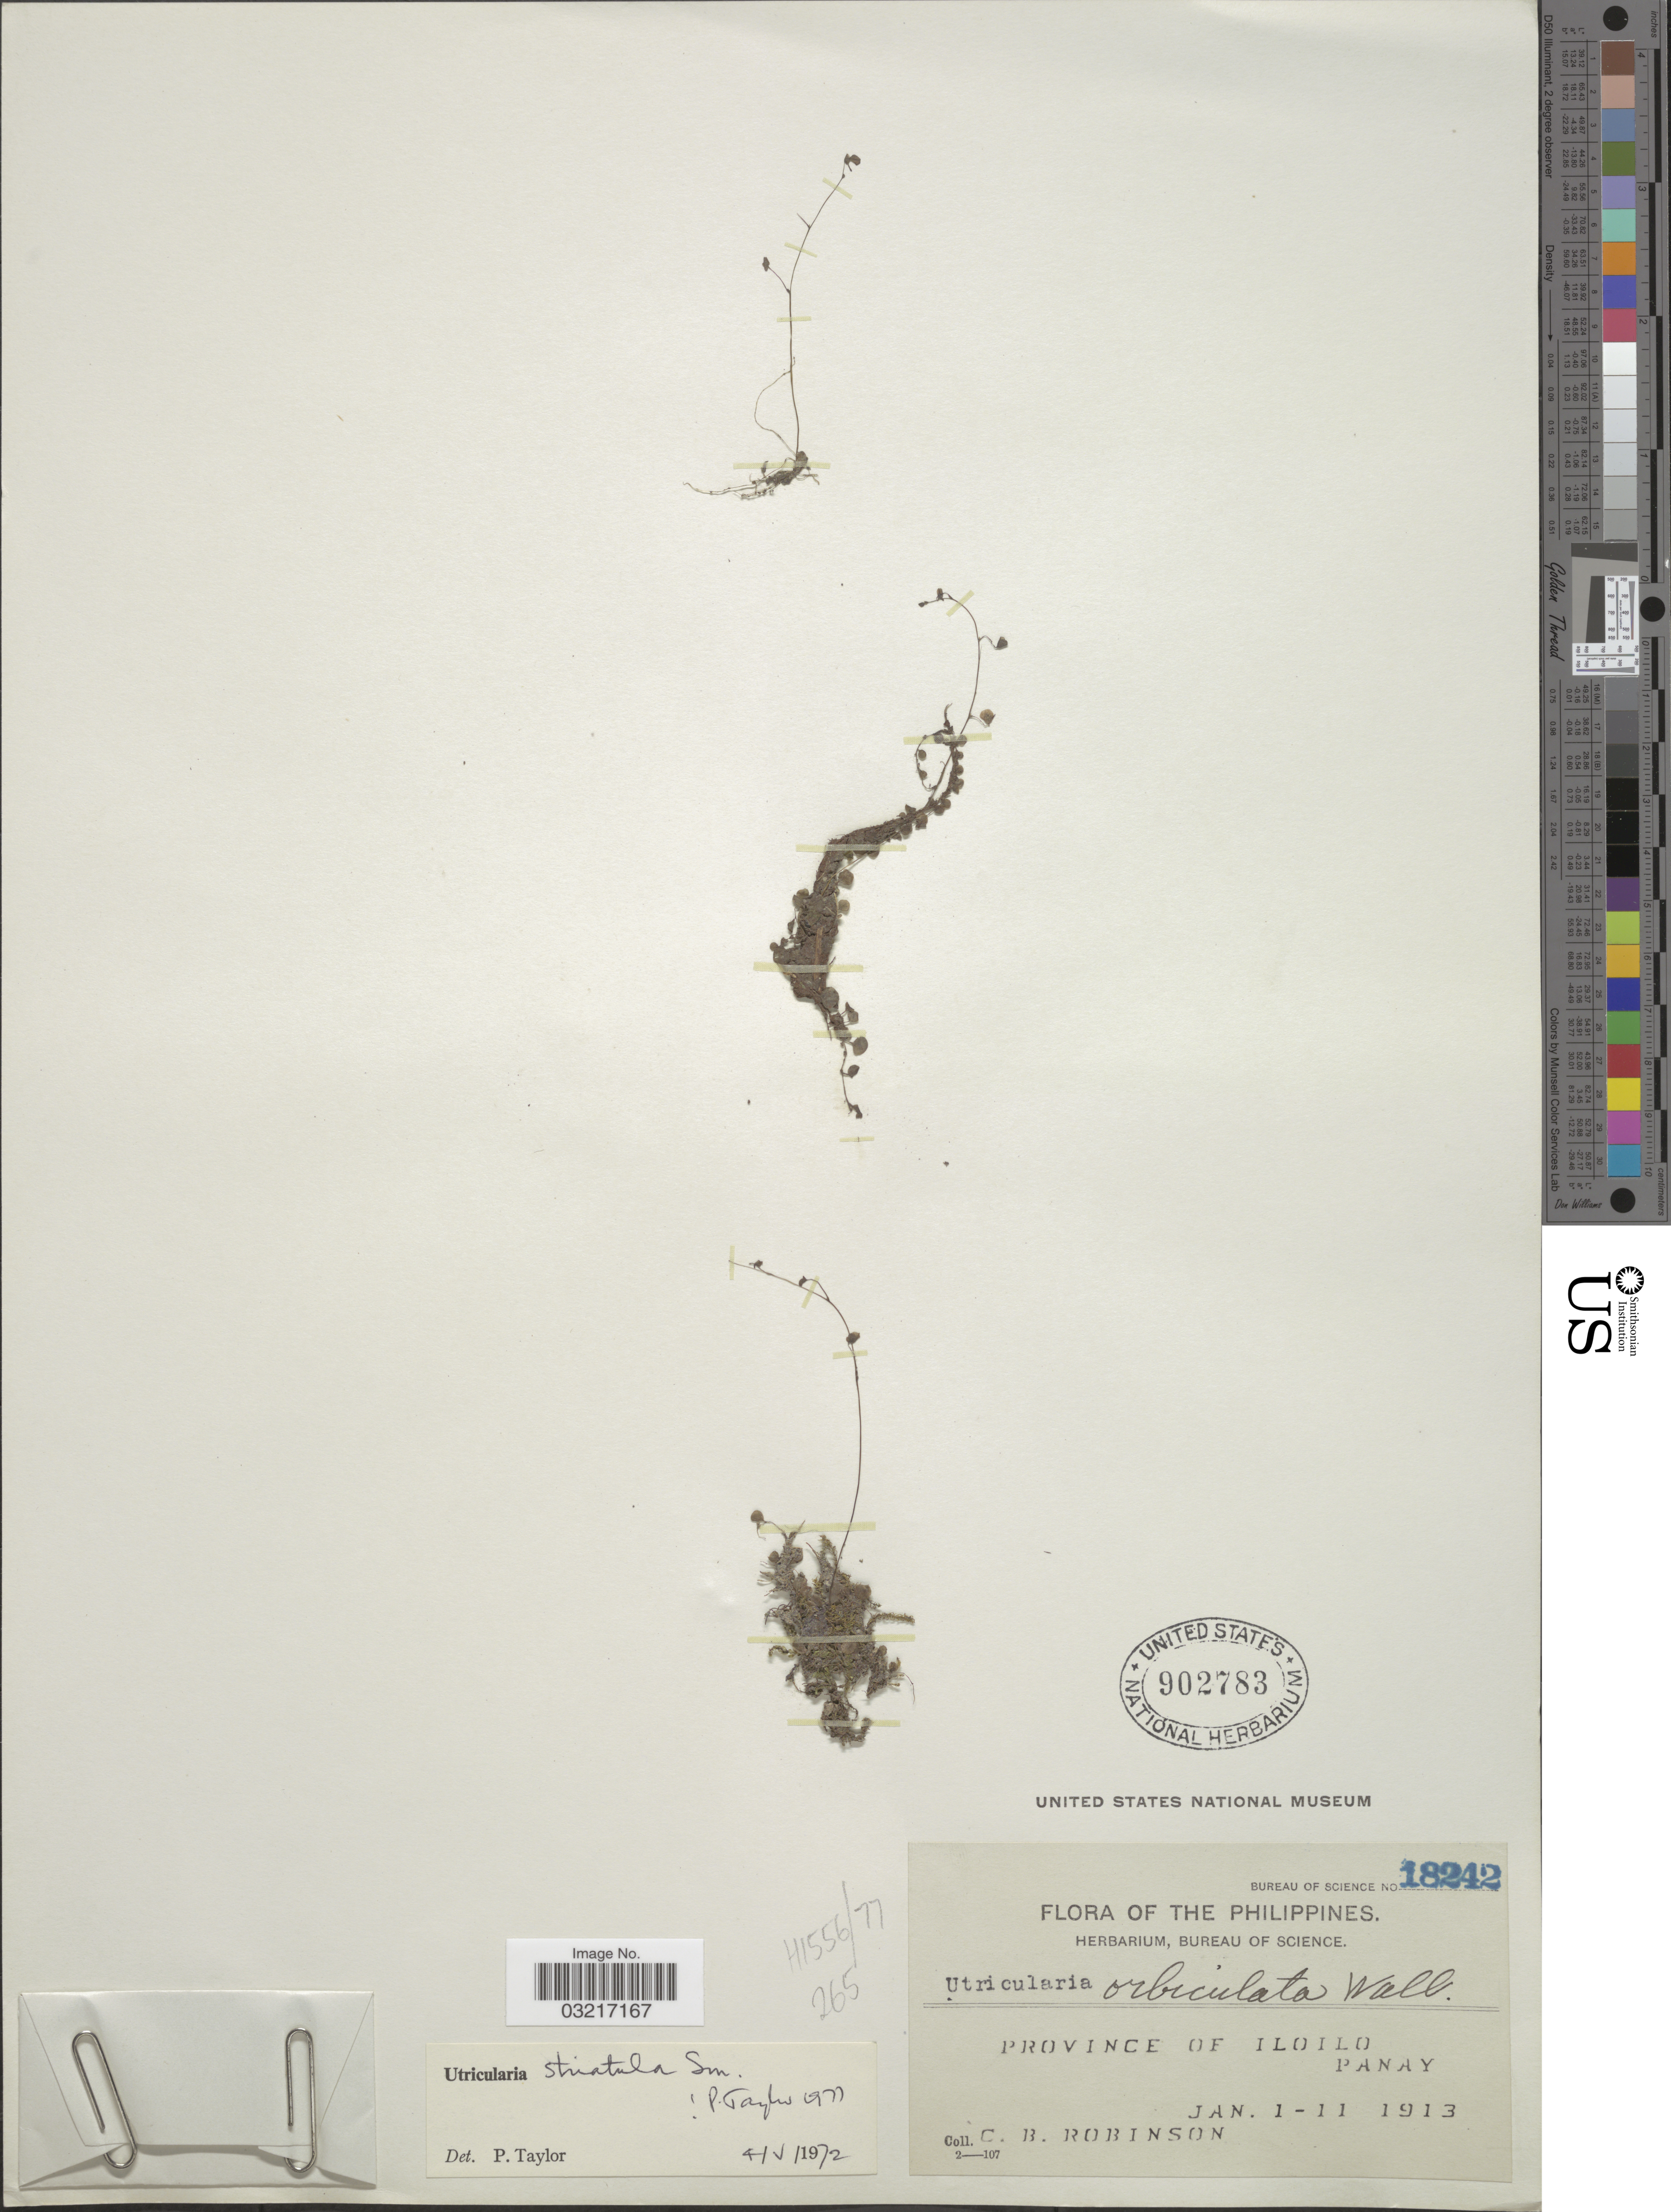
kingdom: Plantae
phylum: Tracheophyta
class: Magnoliopsida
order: Lamiales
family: Lentibulariaceae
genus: Utricularia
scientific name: Utricularia striatula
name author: Sm.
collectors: C. Robinson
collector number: Bureau of Science 18242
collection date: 1913-01-01/1913-01-11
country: Philippines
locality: Province of Iloilo. Panay.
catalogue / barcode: US 902783